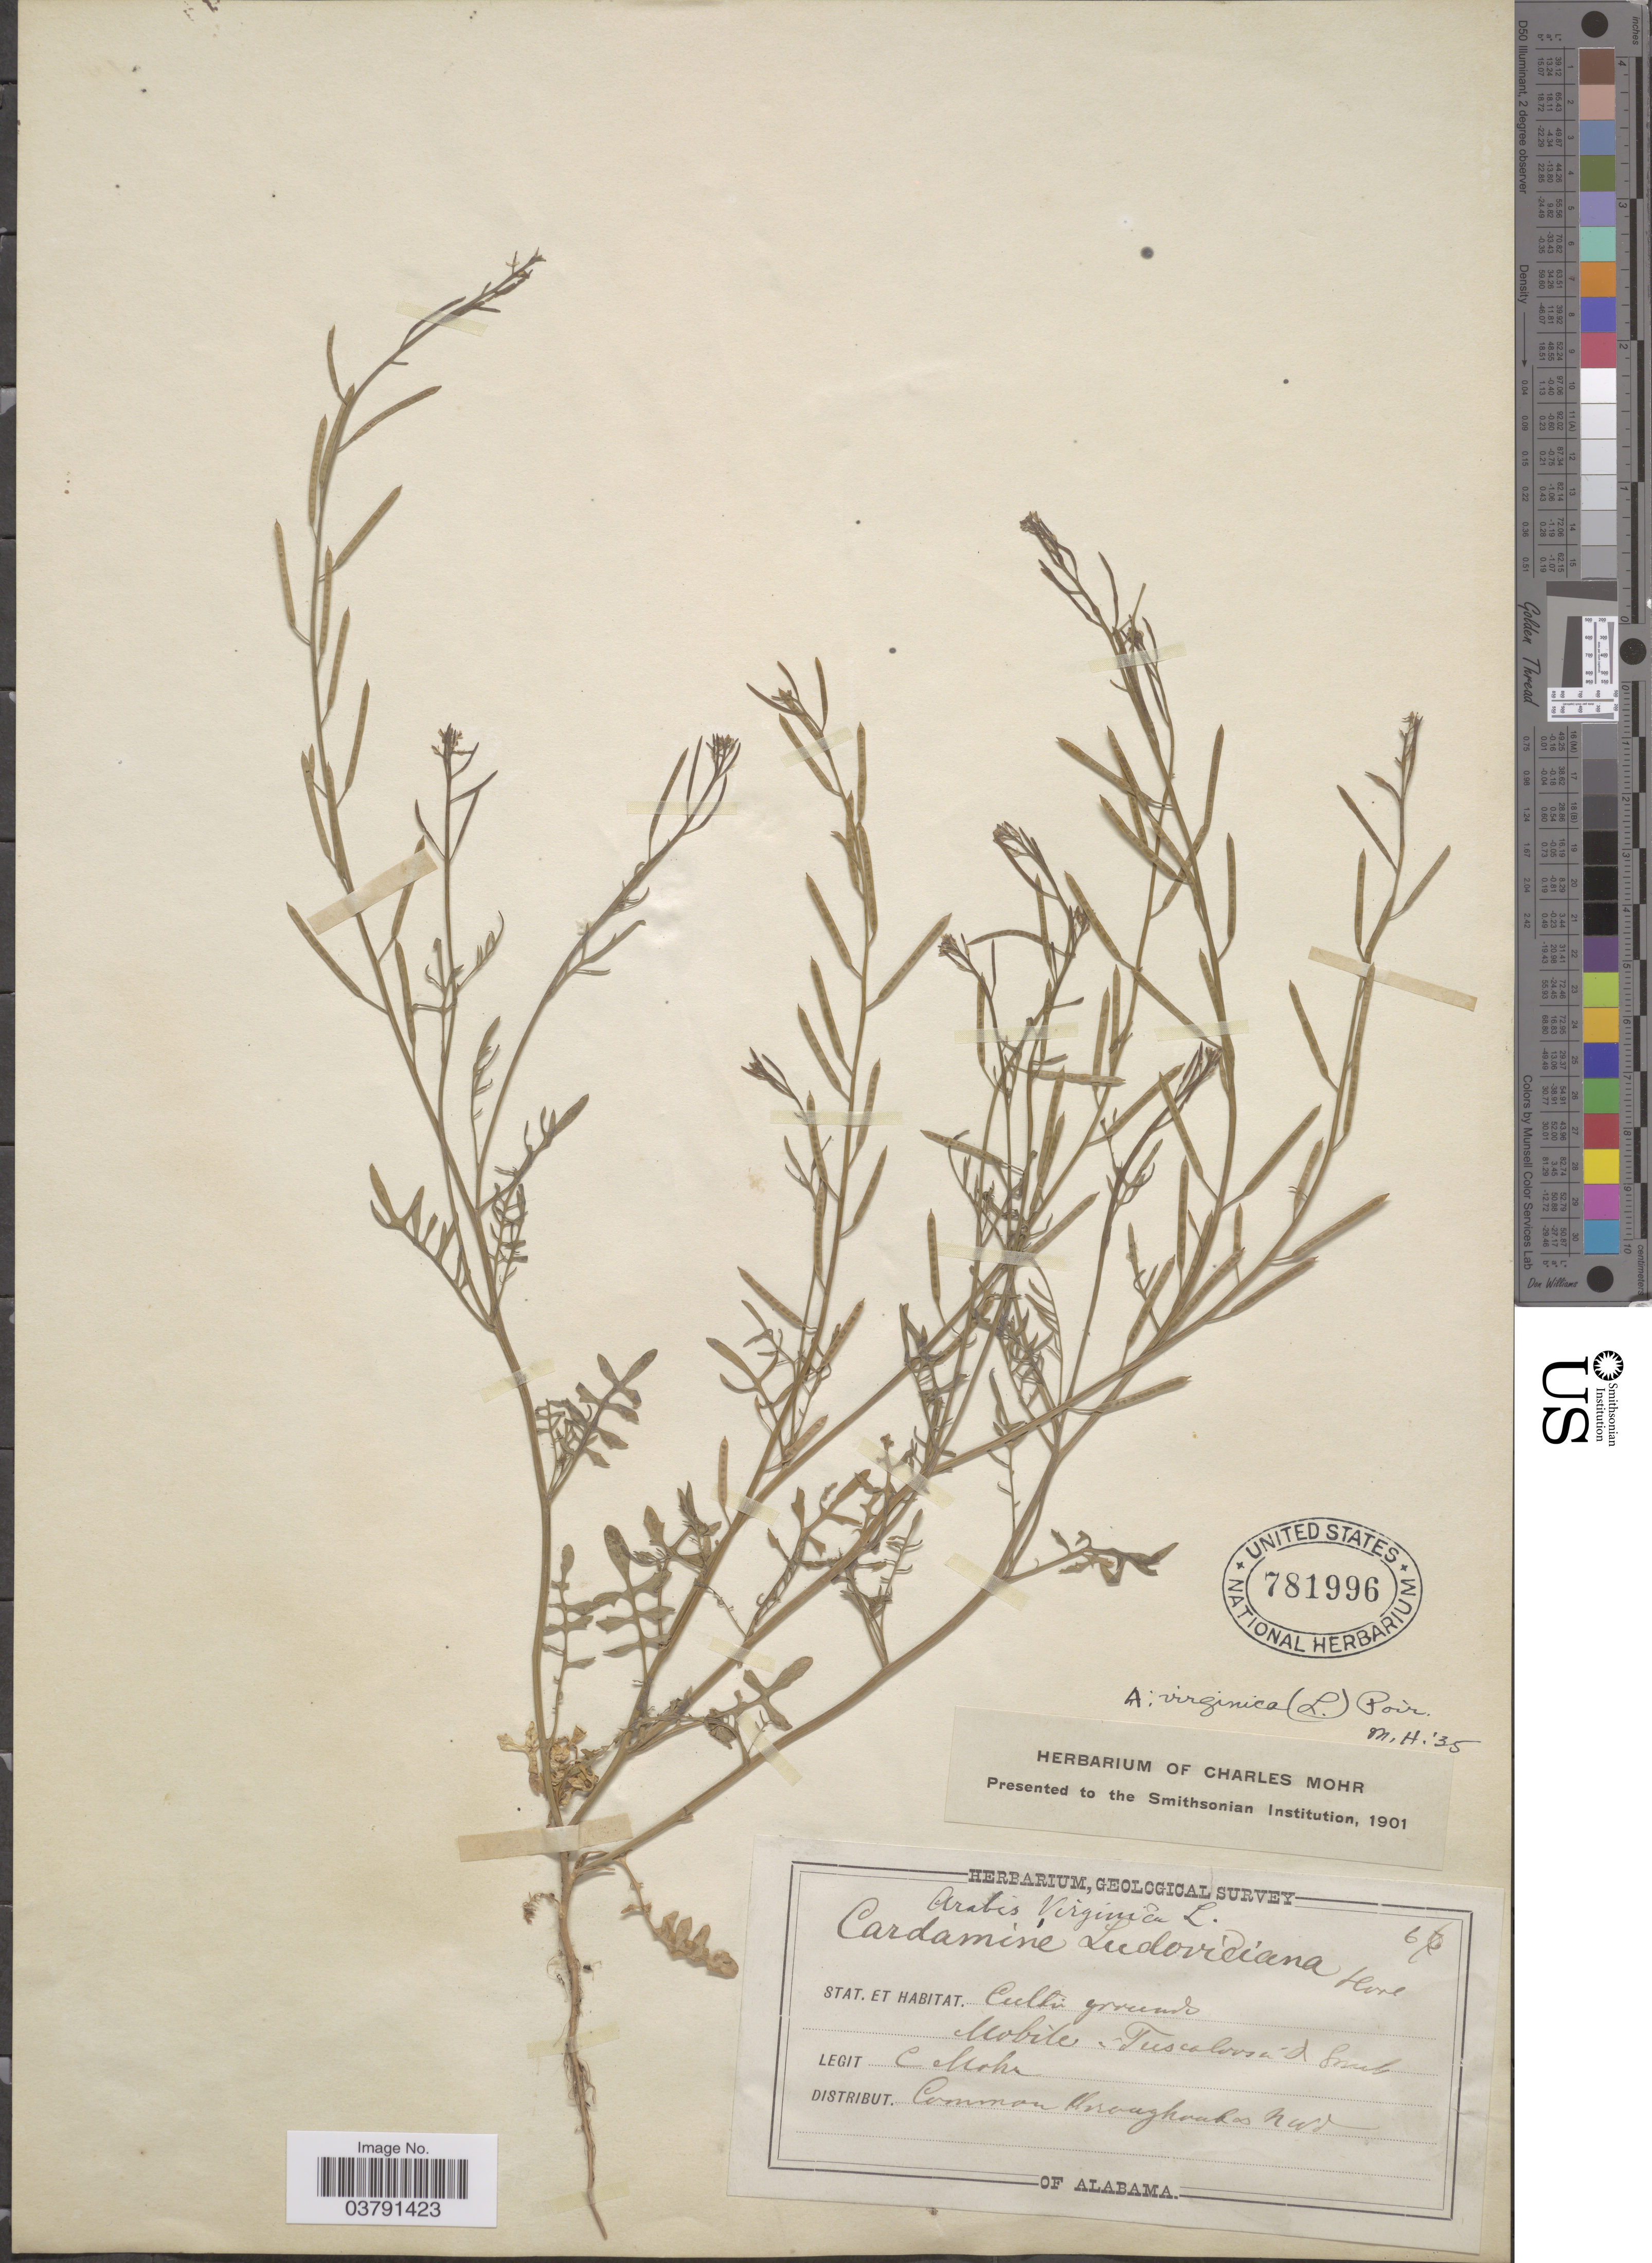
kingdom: Plantae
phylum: Tracheophyta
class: Magnoliopsida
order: Brassicales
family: Brassicaceae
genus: Planodes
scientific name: Planodes virginicum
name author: (L.) Greene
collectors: C. T. Mohr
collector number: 67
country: United States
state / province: Alabama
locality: Stat. Cultiv grounds. Mobile, Tuscaloosa & [interpreted] Smith [interpreted].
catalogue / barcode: US 781996